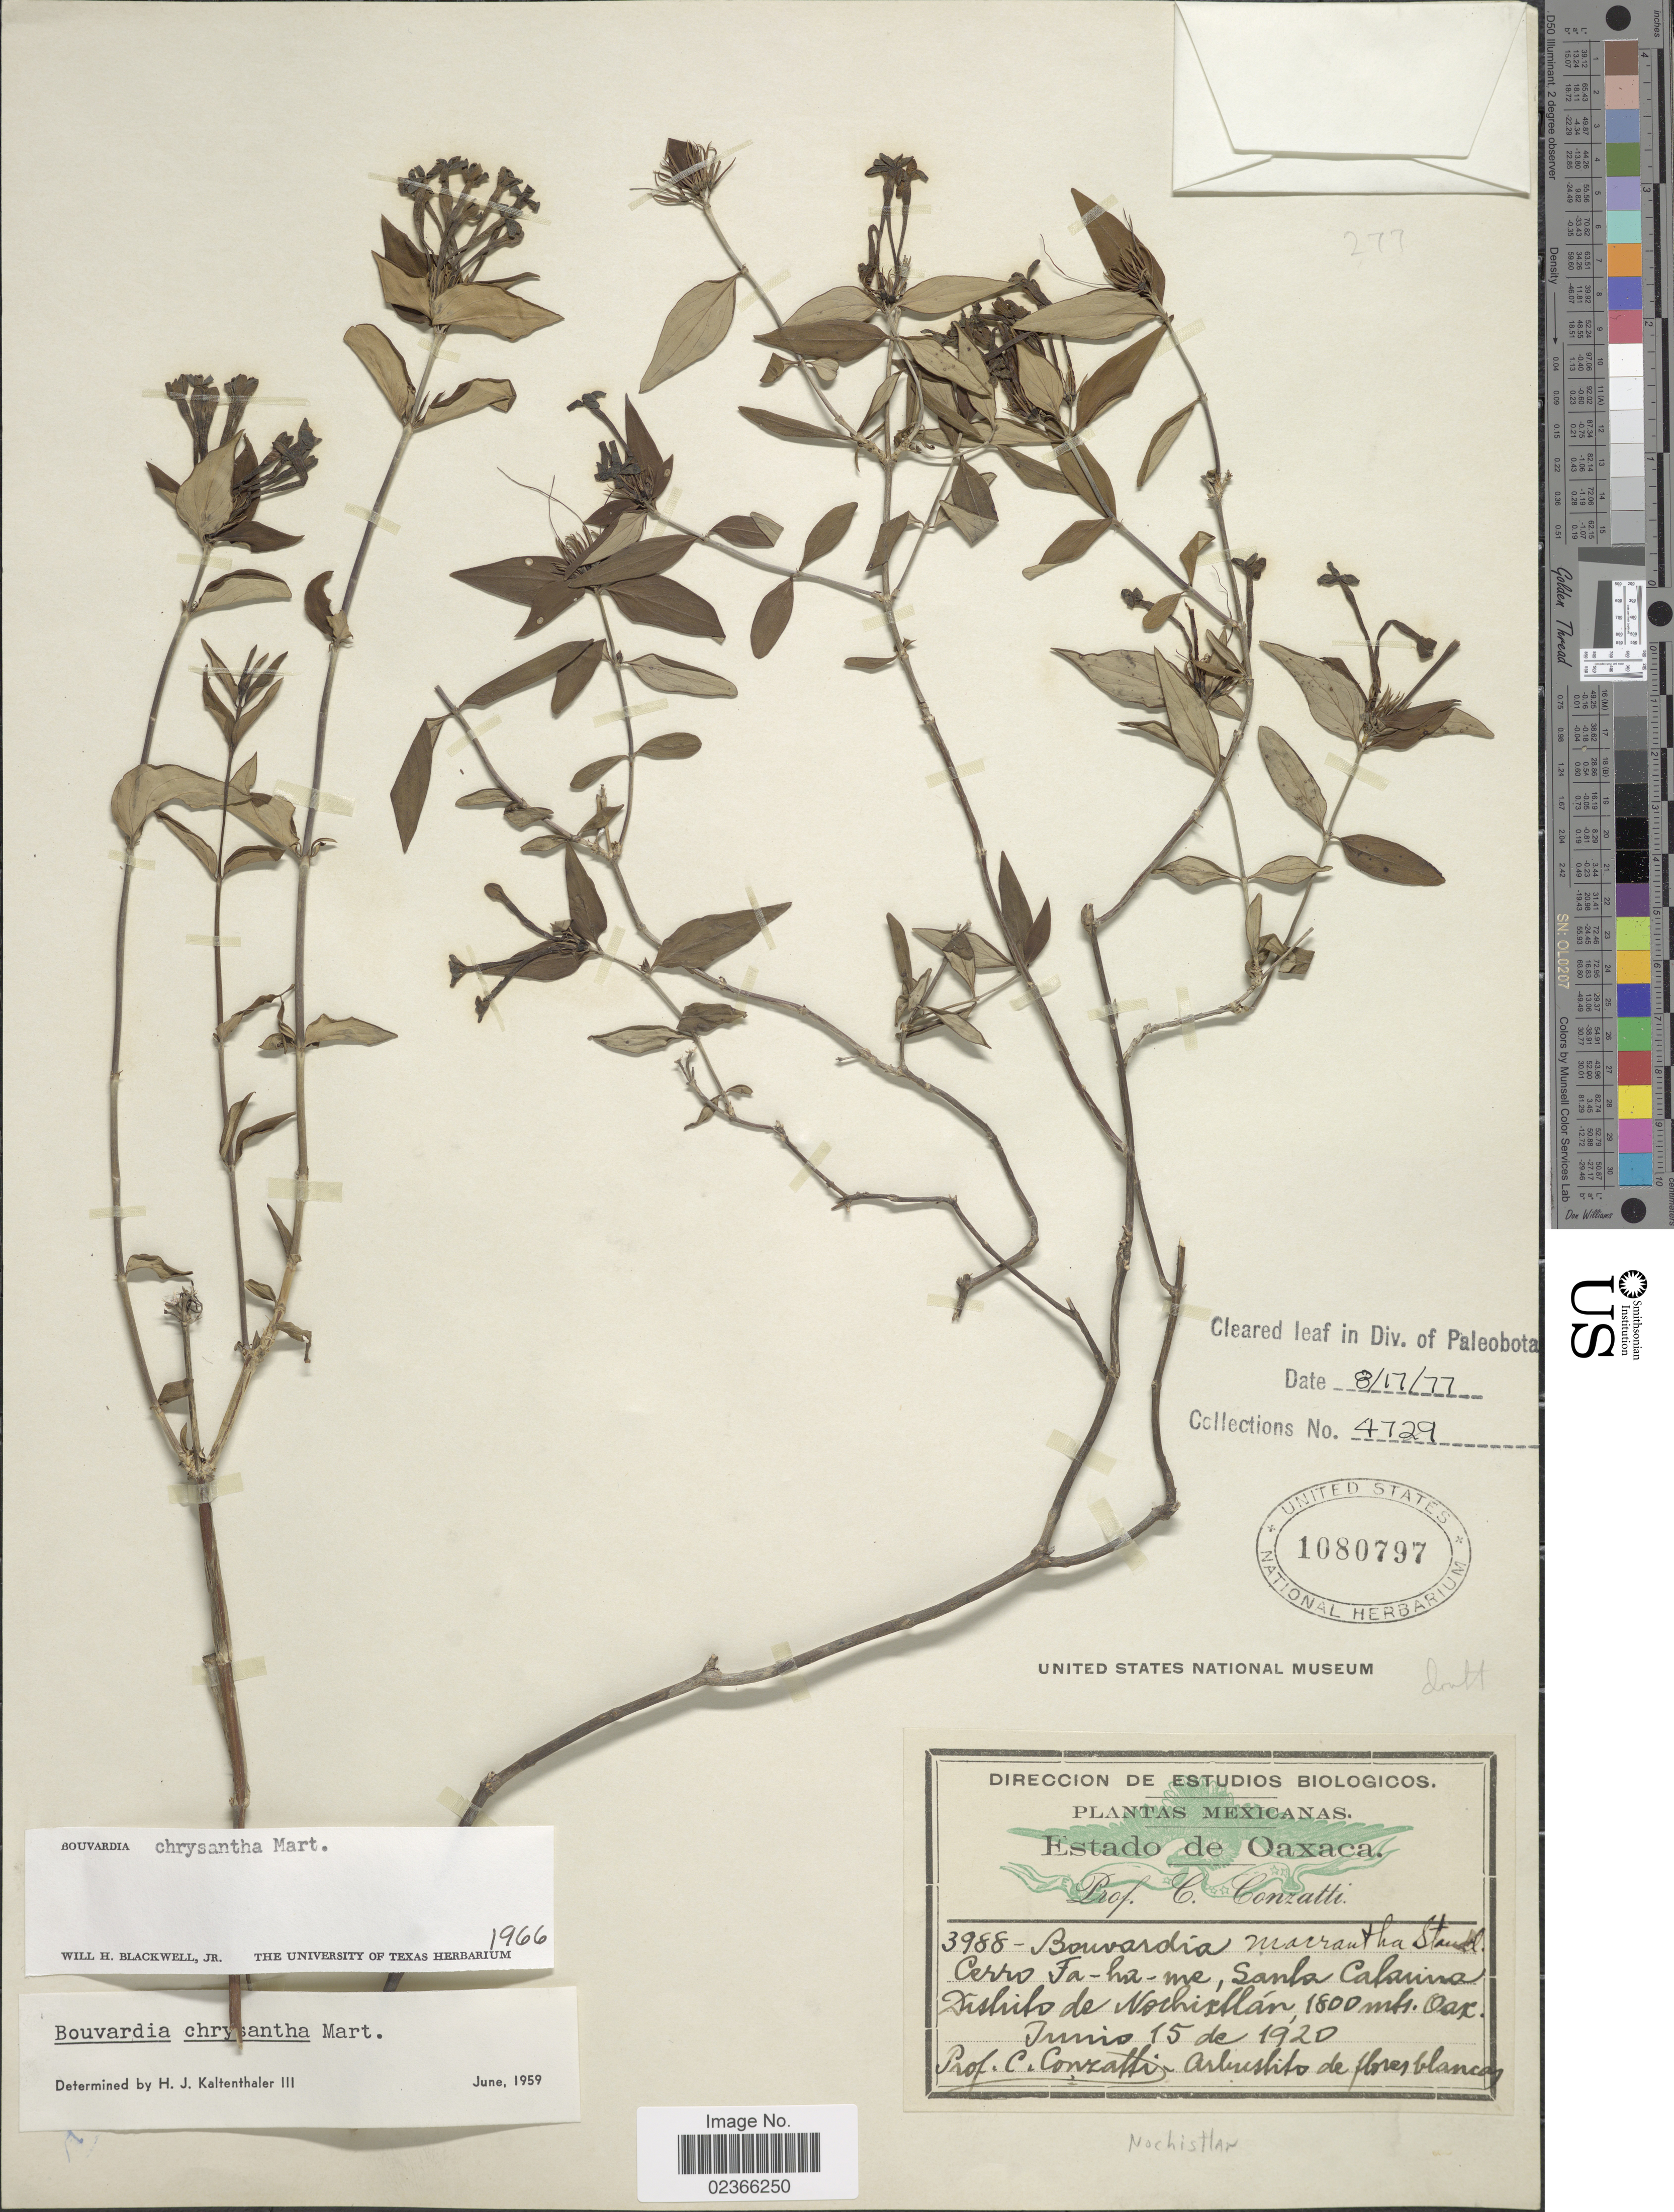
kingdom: Plantae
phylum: Tracheophyta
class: Magnoliopsida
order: Gentianales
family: Rubiaceae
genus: Bouvardia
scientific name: Bouvardia chrysantha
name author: Mart.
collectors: C. Conzatti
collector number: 3988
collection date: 1920-06-15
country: Mexico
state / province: Oaxaca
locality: Cerro Fa-ha-me, Santa Catarina, Distrito de Nochixtlan. Oax.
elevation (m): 1800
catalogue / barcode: US 1080797